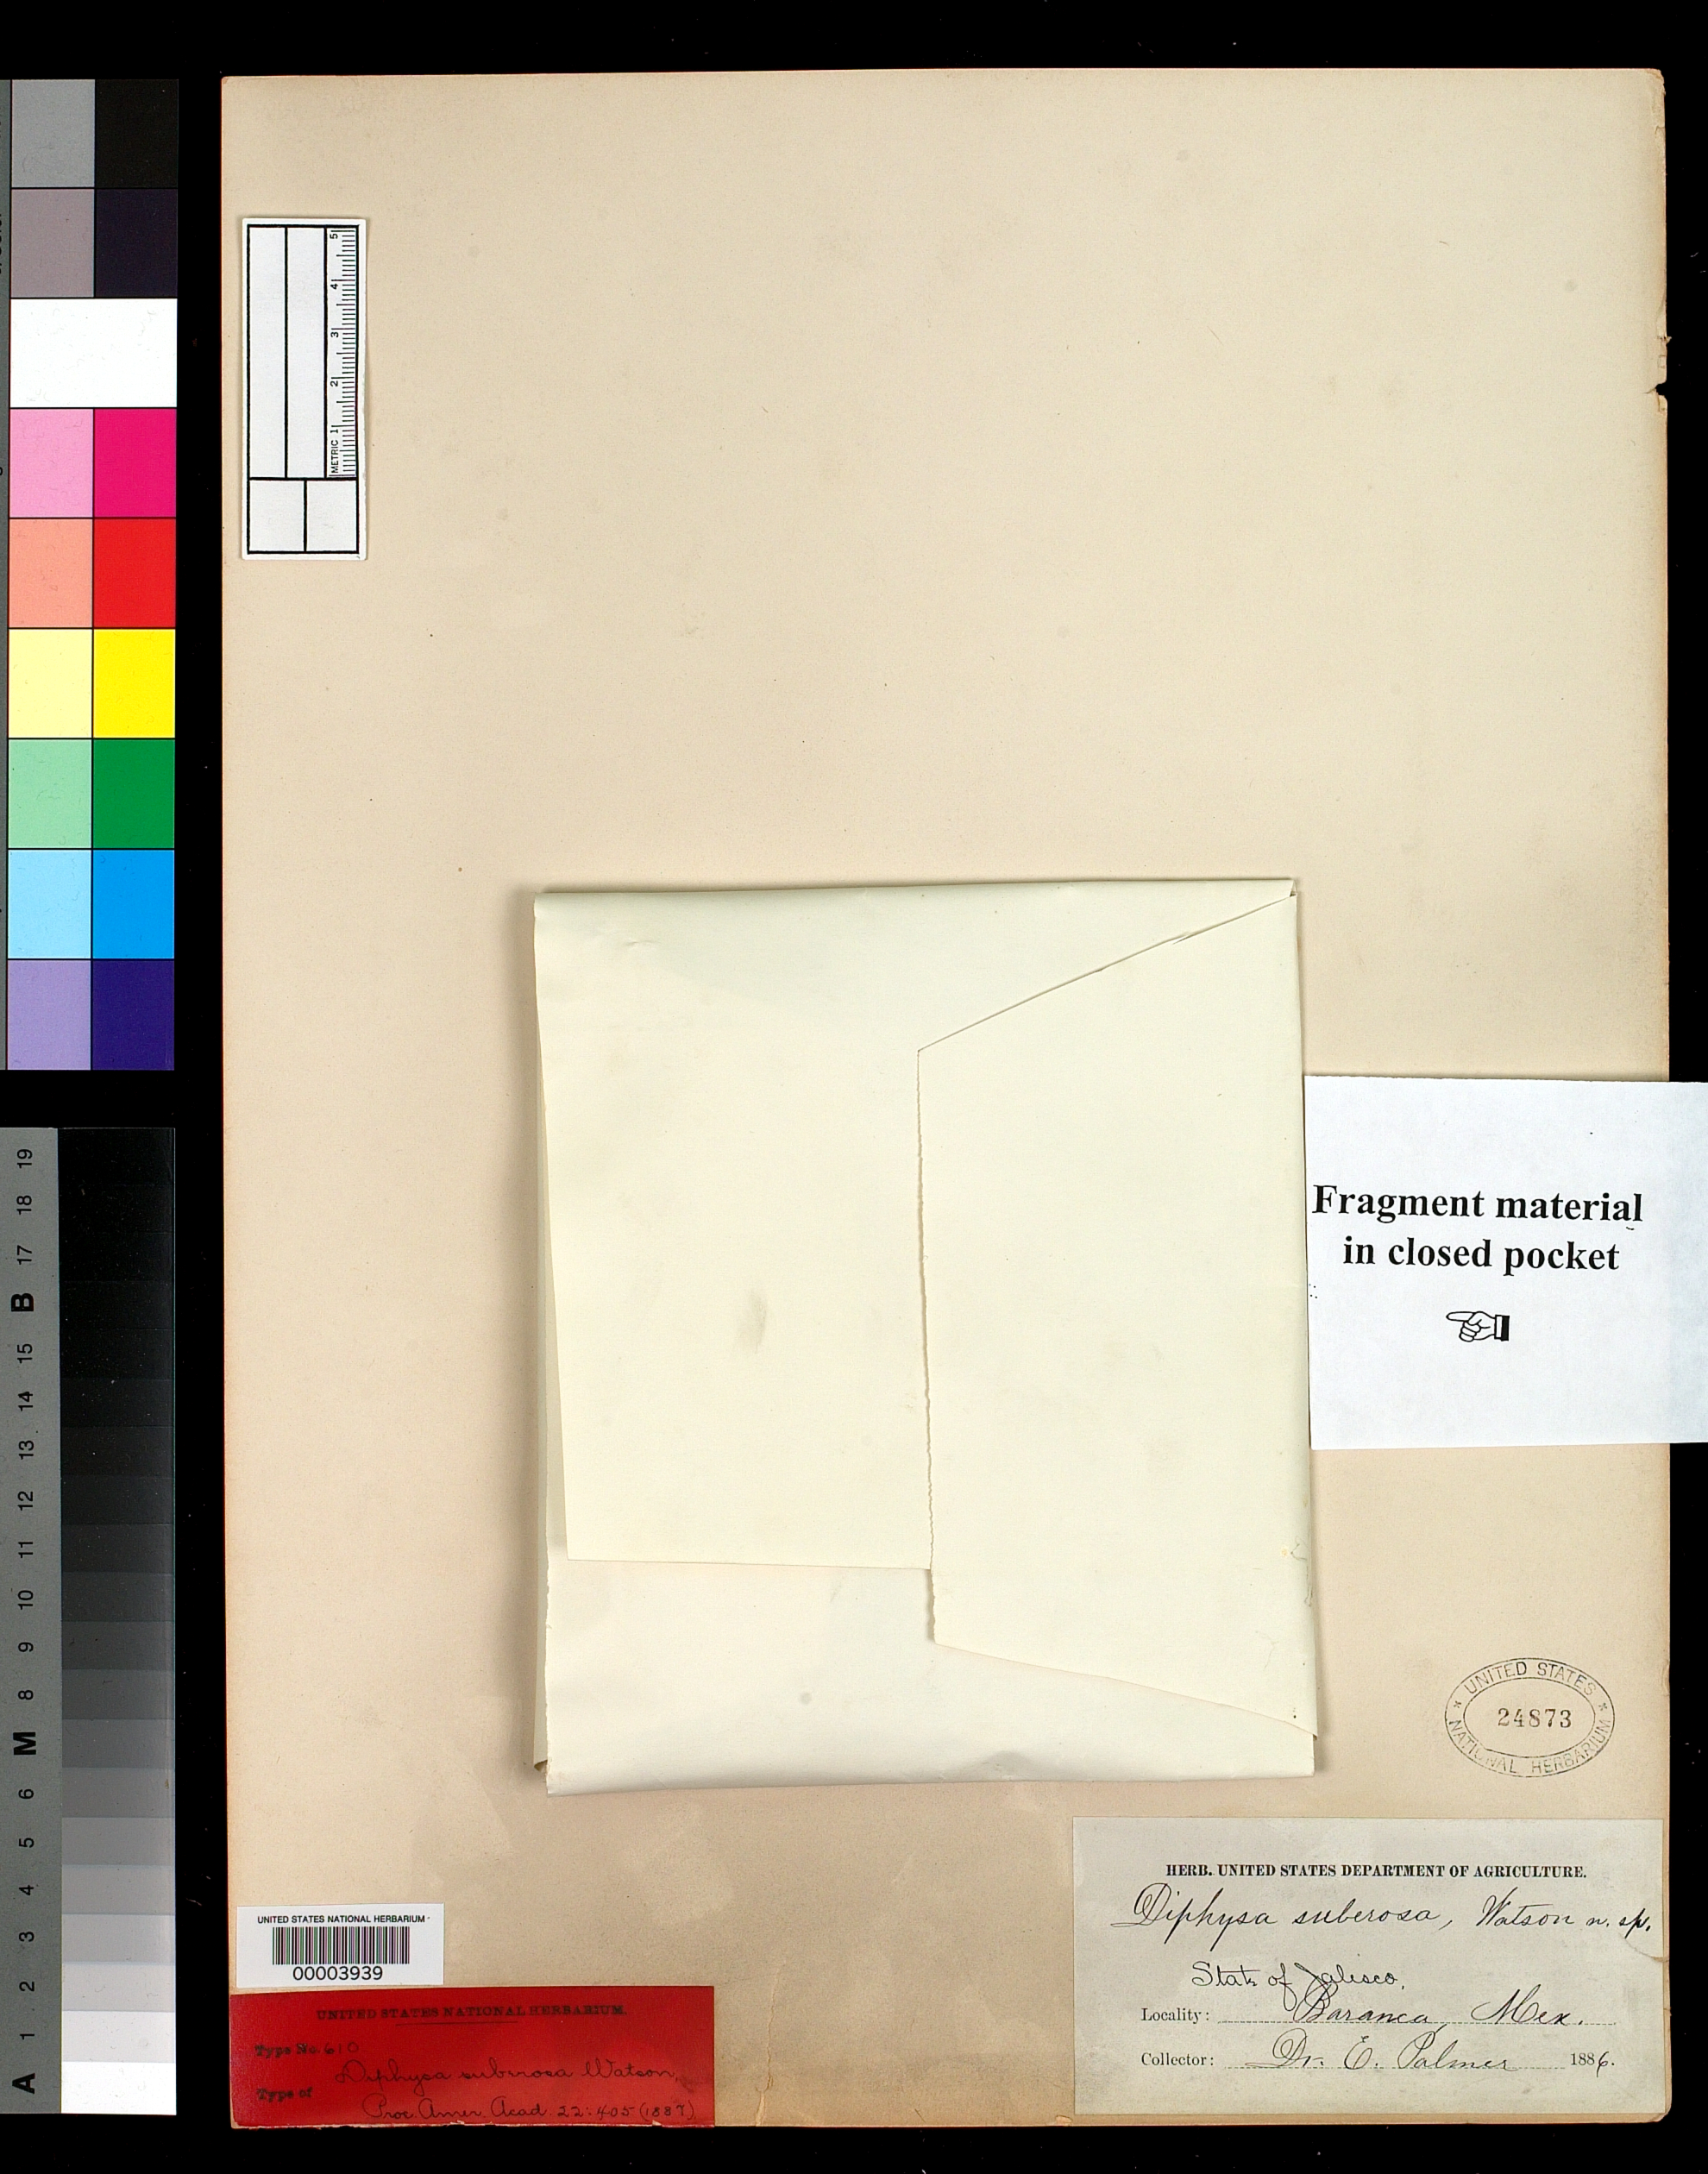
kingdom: Plantae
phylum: Tracheophyta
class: Magnoliopsida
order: Fabales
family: Fabaceae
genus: Diphysa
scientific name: Diphysa suberosa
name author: S. Watson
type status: Possible Isotype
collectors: E. Palmer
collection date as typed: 1886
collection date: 1886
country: Mexico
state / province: Jalisco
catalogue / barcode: US 24873